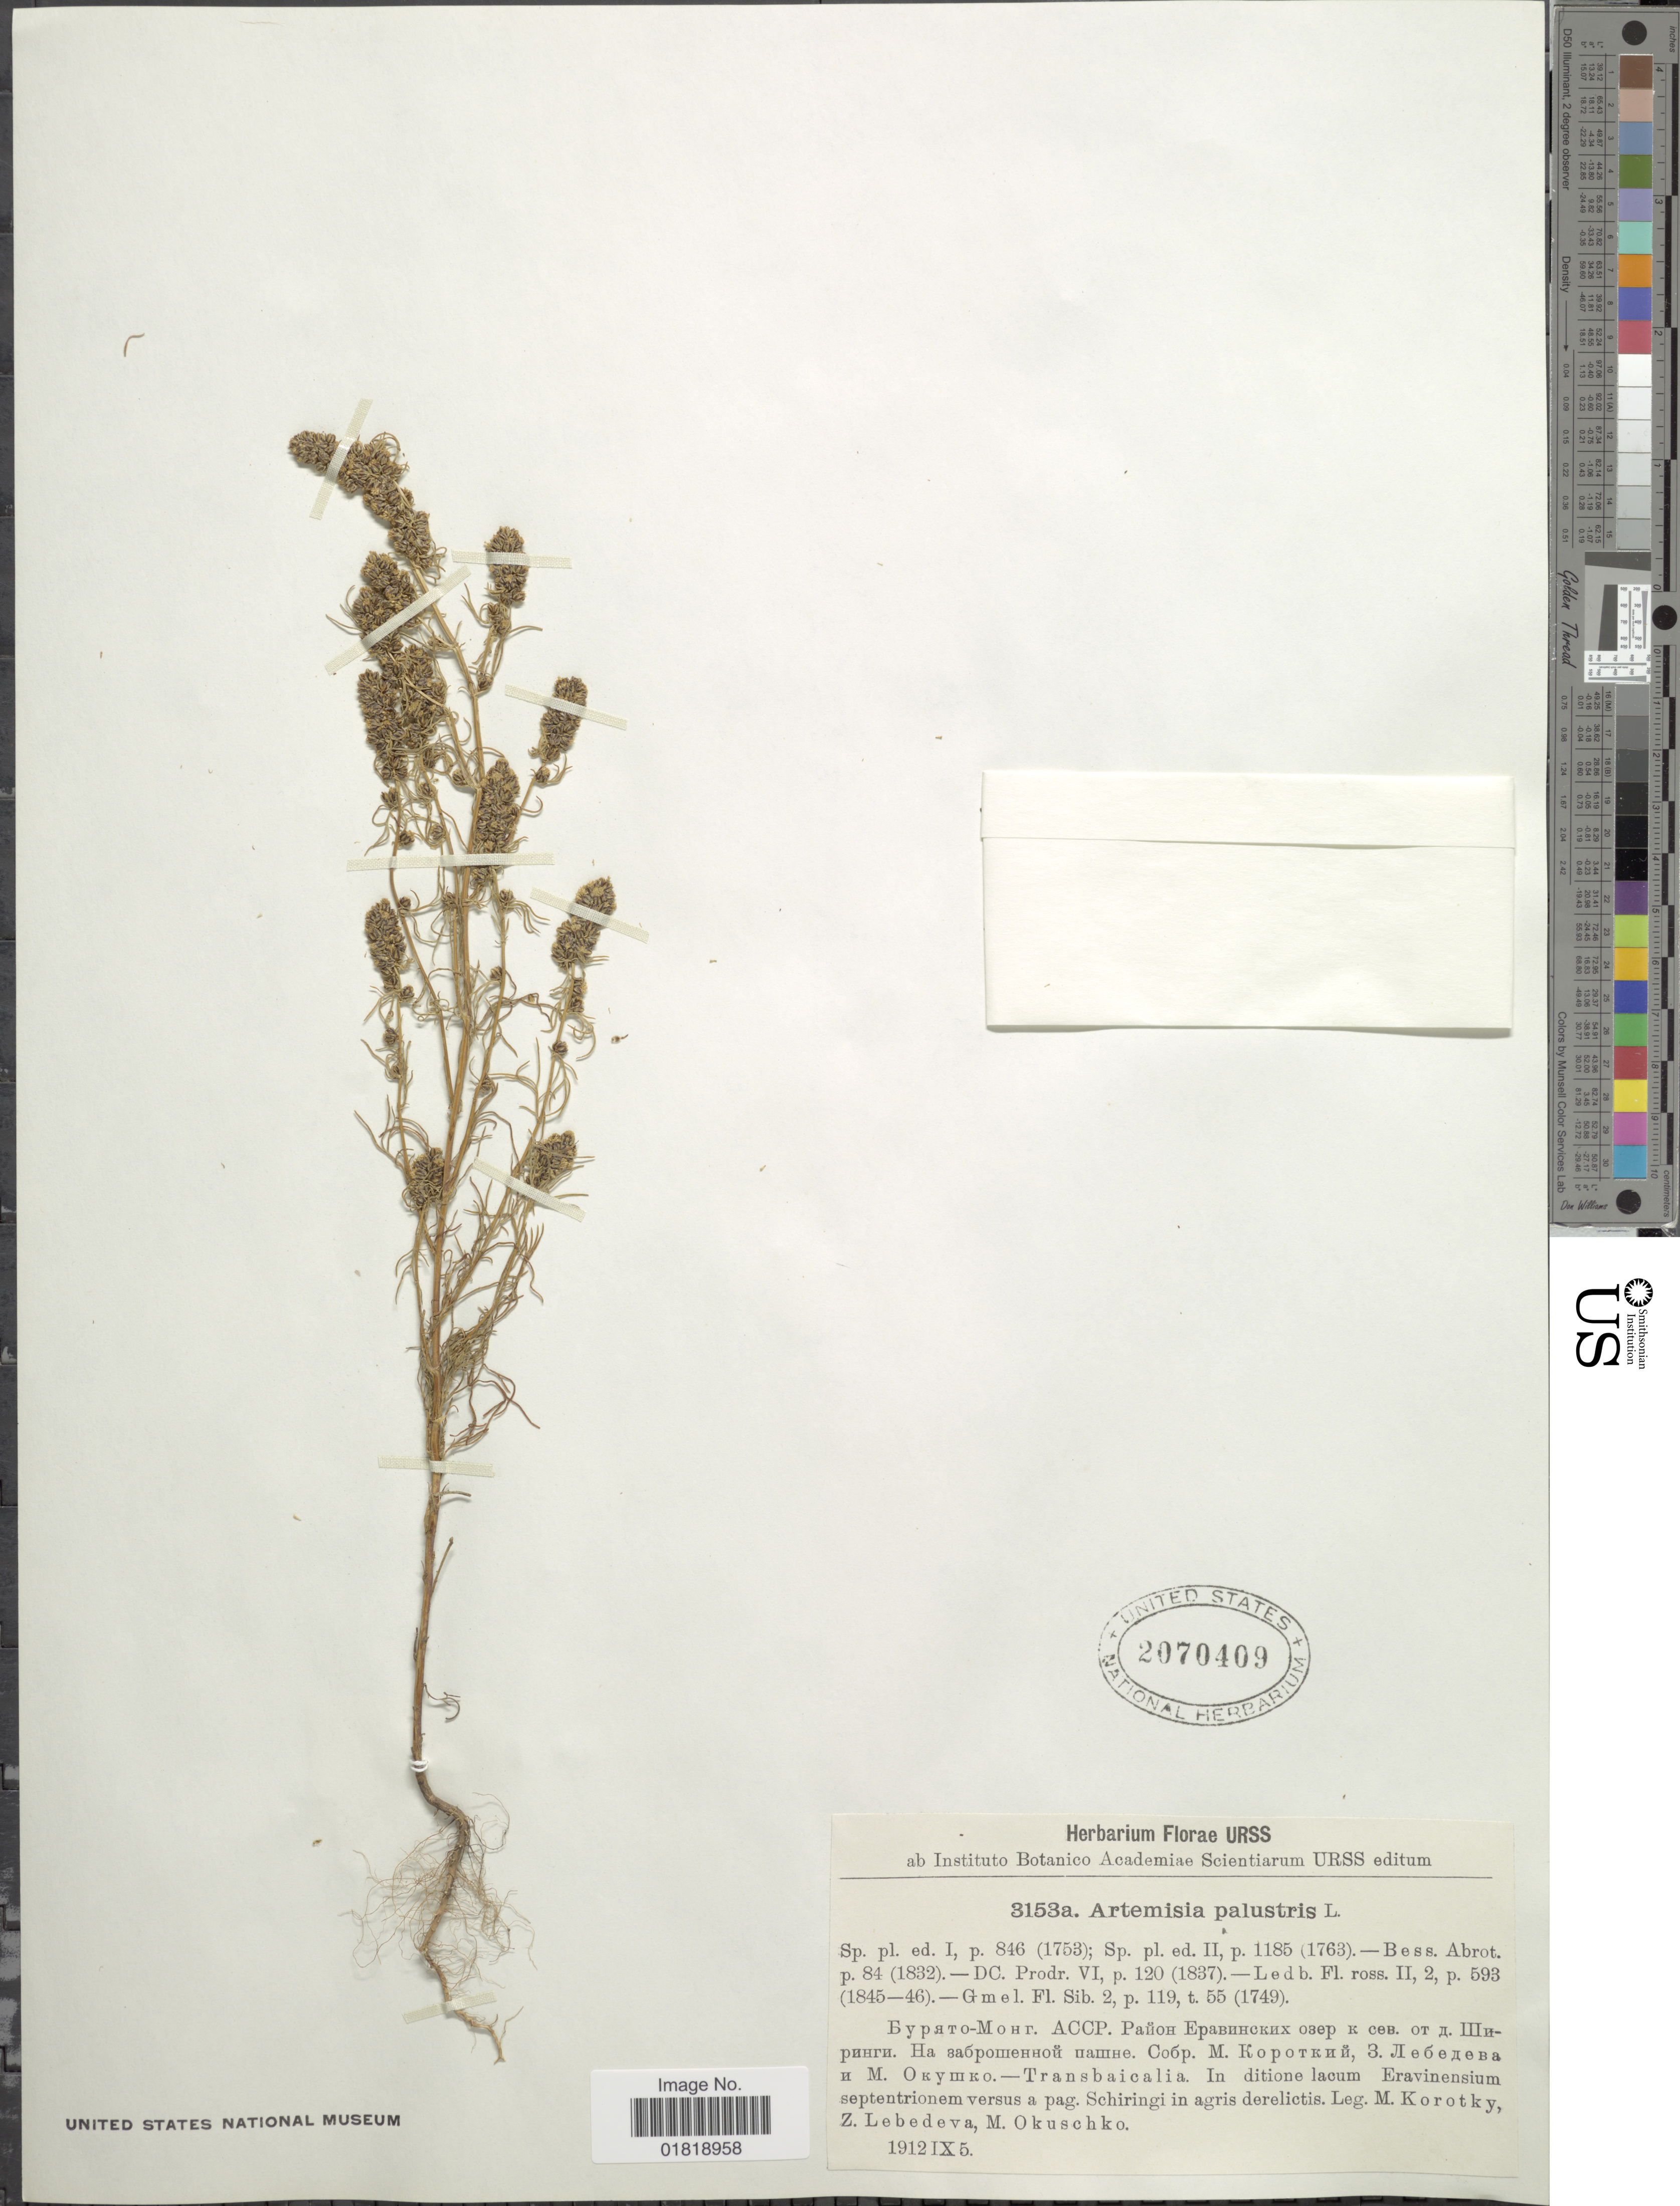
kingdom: Plantae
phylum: Tracheophyta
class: Magnoliopsida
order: Asterales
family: Asteraceae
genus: Artemisia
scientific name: Artemisia palustris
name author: L.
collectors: M. Korotky, Z. Lebedeva & M. Okuschko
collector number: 3153a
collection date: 1912-09-05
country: Russian Federation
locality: Transbaicalia, in ditione lacum Eravinensium spetentrionem versus a pag. Schiringi in agris derelictis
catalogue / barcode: US 2070409